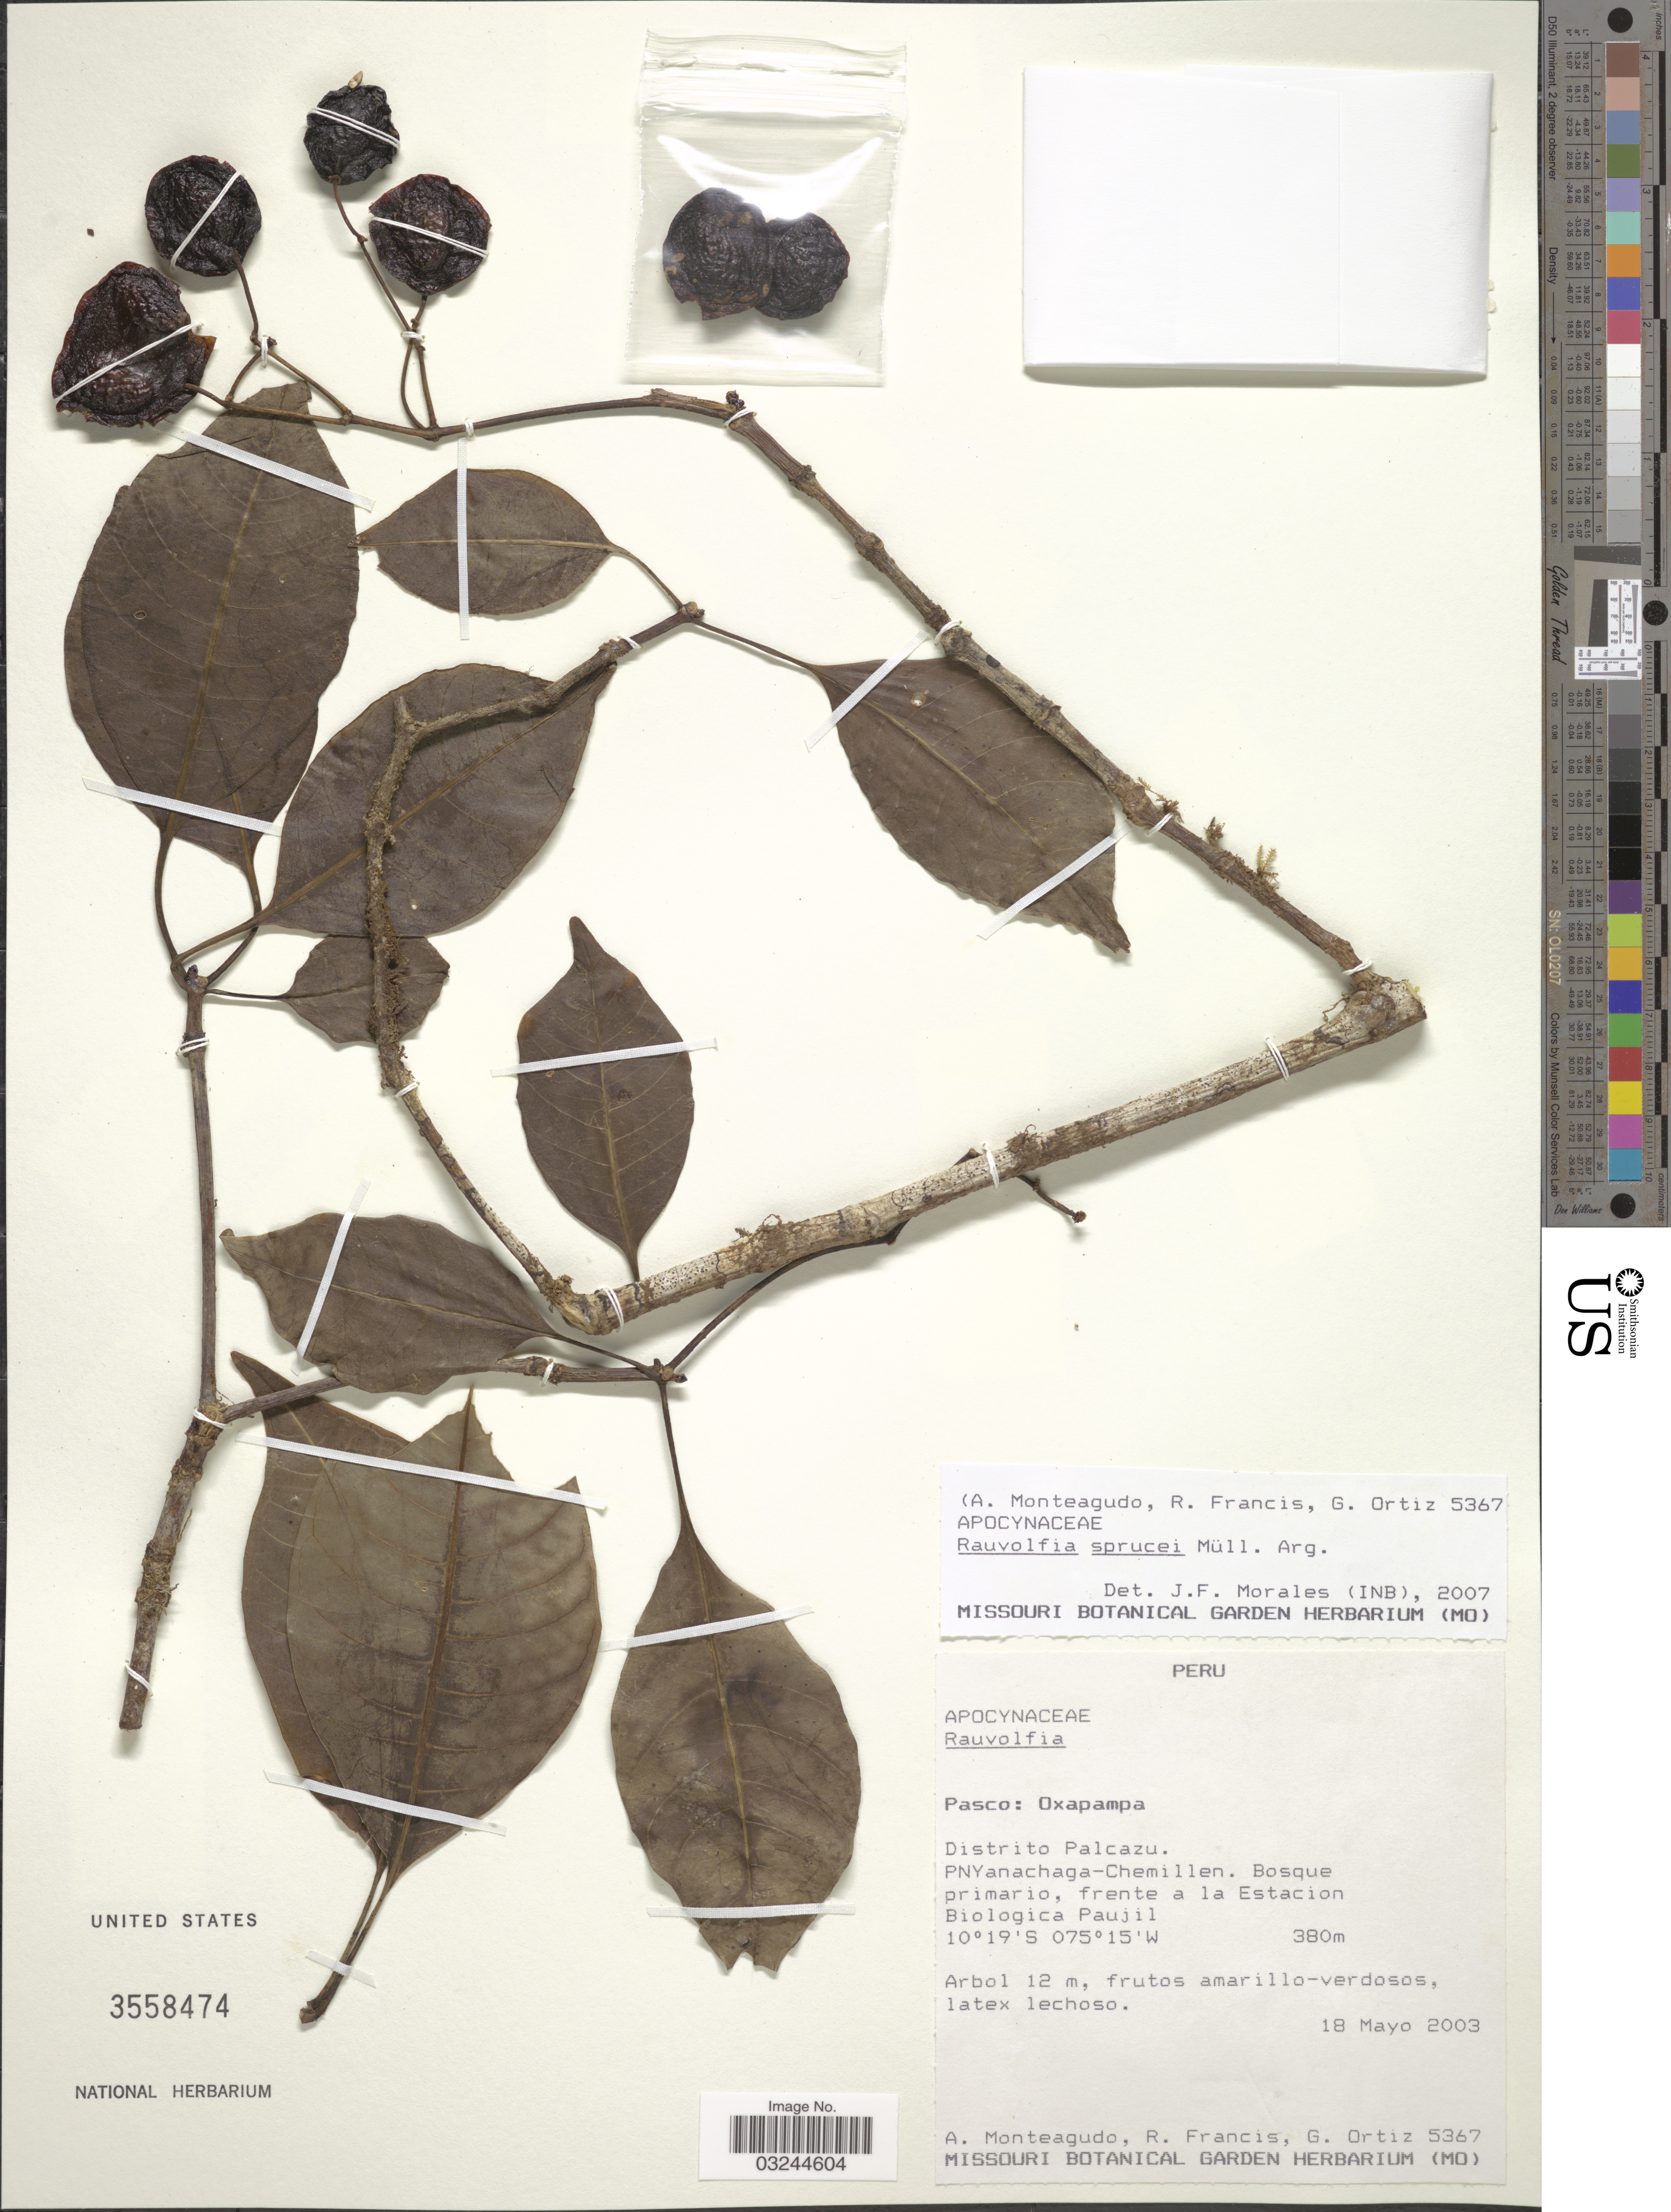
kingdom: Plantae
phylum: Tracheophyta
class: Magnoliopsida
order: Gentianales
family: Apocynaceae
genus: Rauvolfia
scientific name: Rauvolfia sprucei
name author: Müll. Arg.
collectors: A. Monteagudo, R. Francis & G. Ortiz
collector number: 5367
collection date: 2003-05-18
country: Peru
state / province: Pasco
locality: Oxapampa. Distrito Palcazu. PNYanachaga-Chemillen. Bosque primario, frente a la Estacion Biologica Paujil.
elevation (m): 380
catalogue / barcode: US 3558474